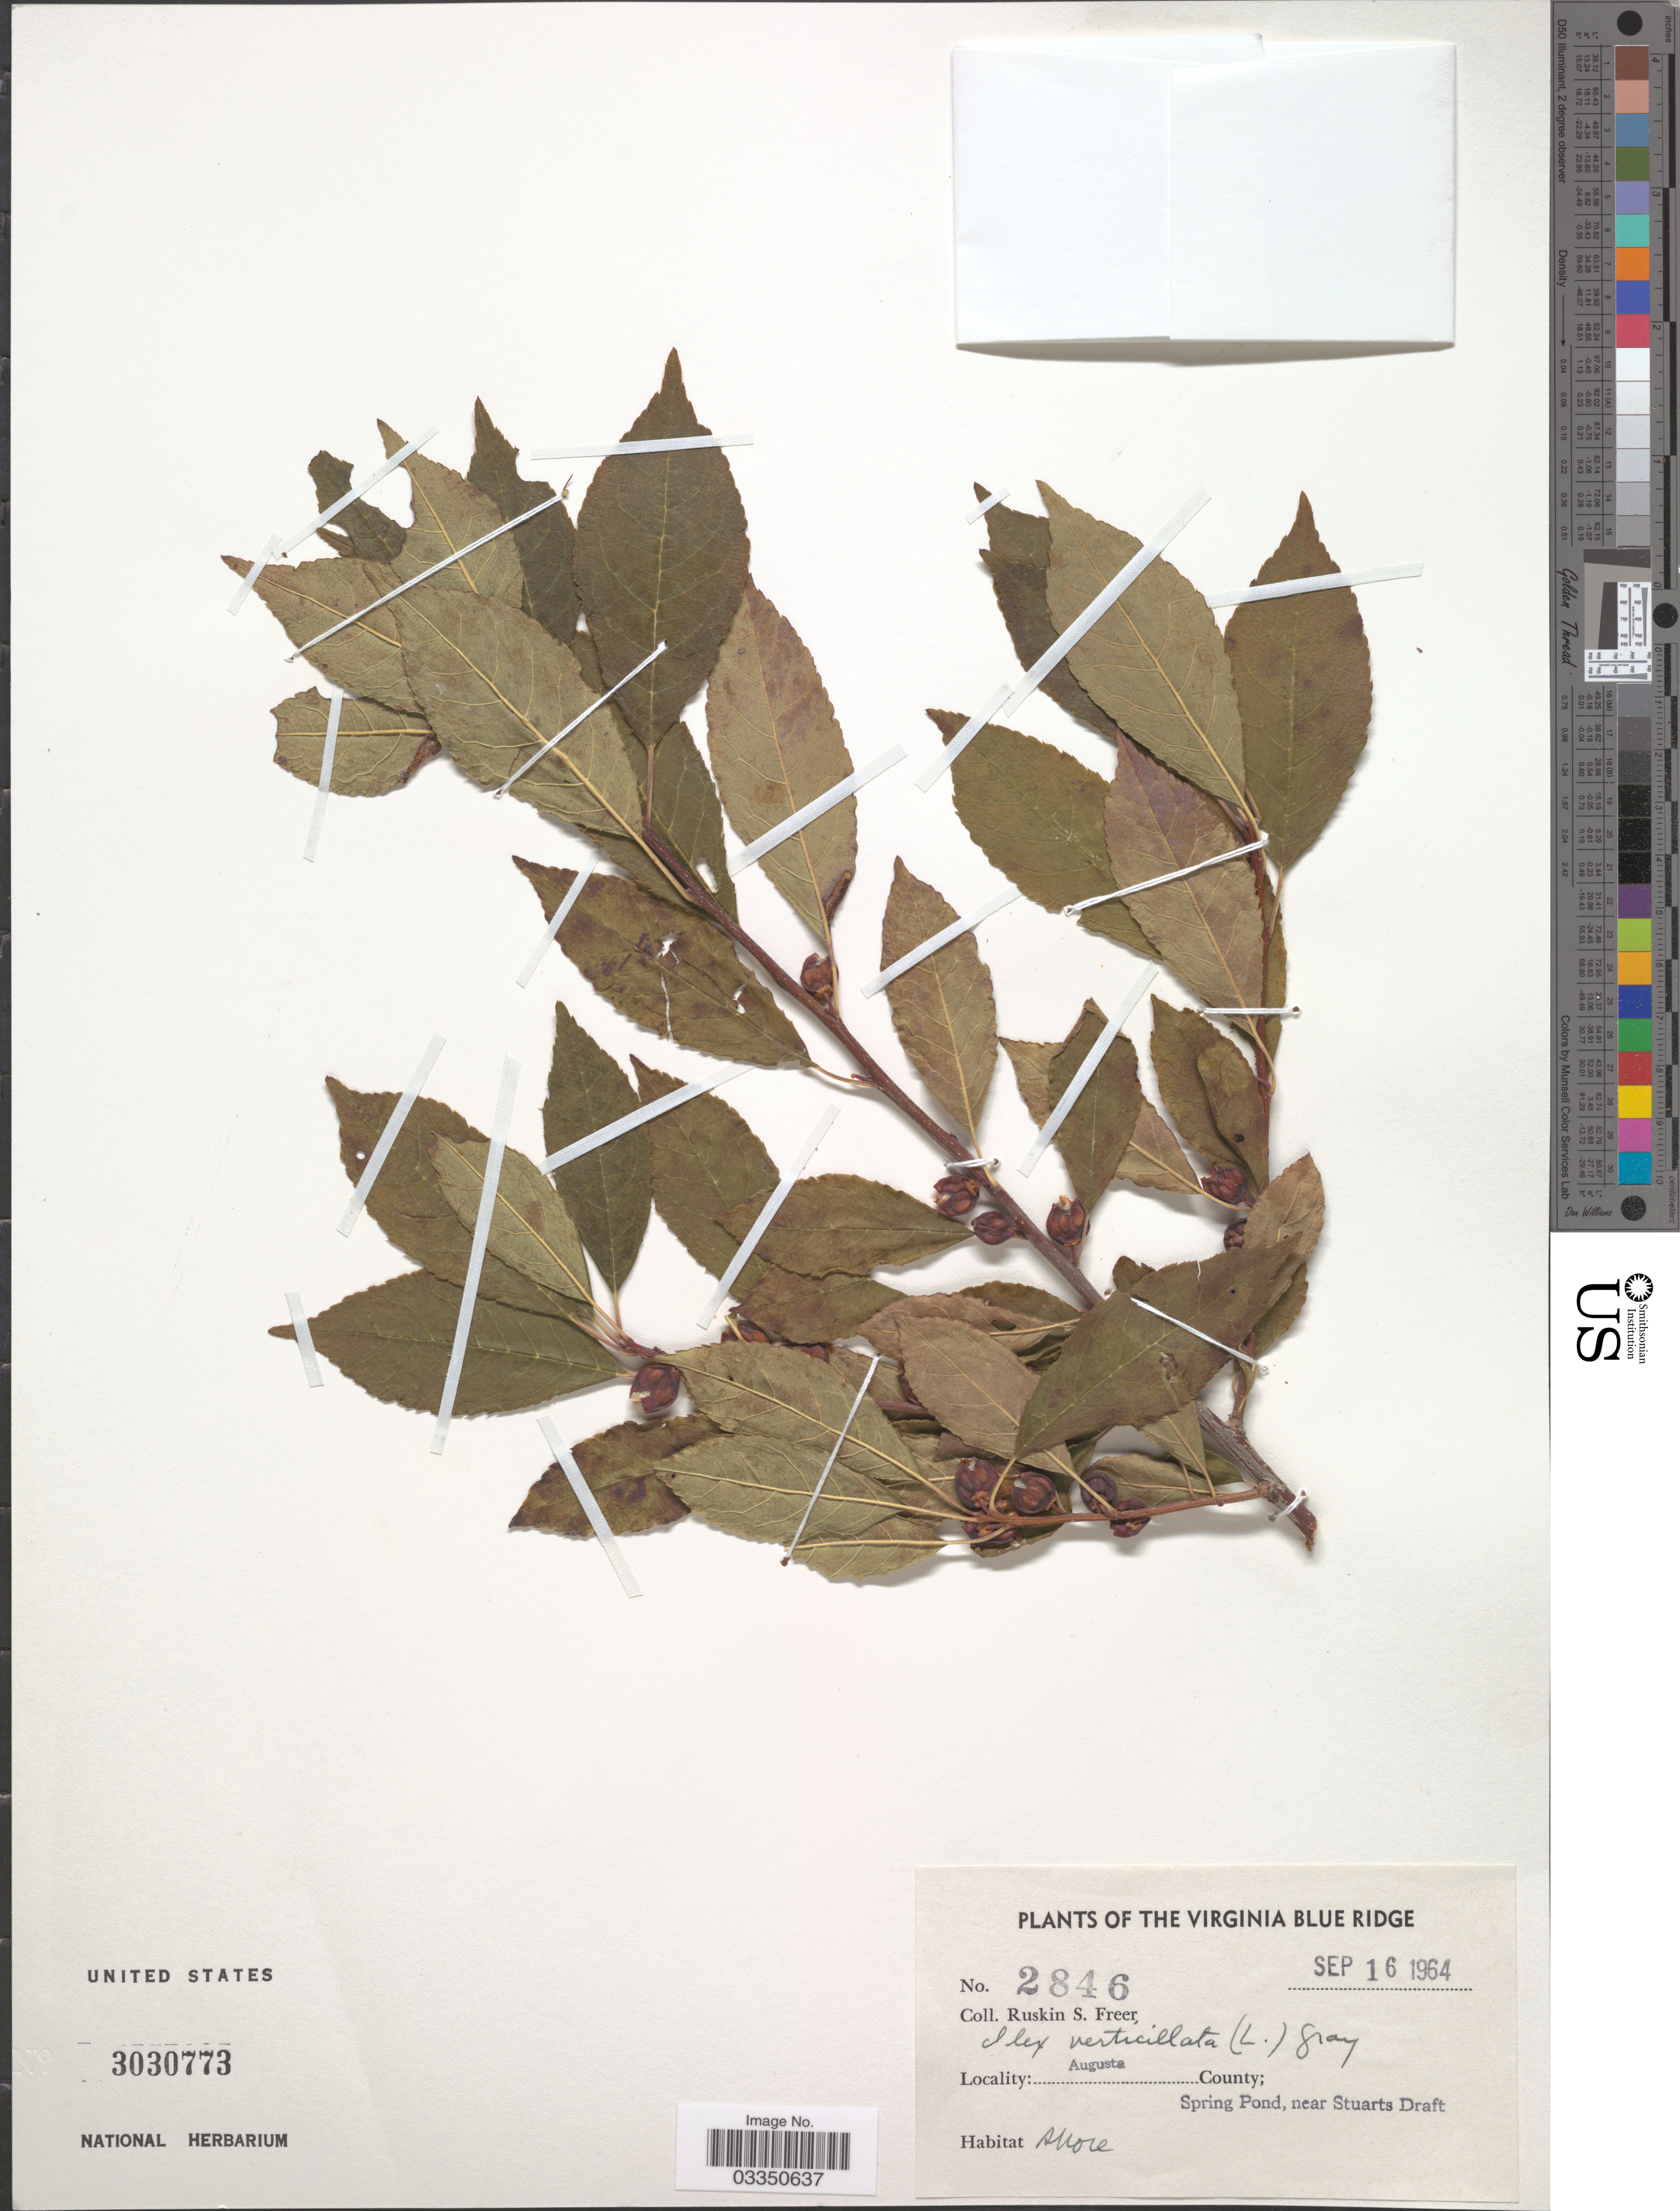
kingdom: Plantae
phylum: Tracheophyta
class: Magnoliopsida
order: Aquifoliales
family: Aquifoliaceae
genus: Ilex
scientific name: Ilex verticillata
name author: (L.) A. Gray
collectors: R. Freer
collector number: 2846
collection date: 1964-09-16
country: United States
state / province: Virginia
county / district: Augusta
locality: The Virginia Blue Ridge. Augusta County; Spring Pond, near Stuarts Draft.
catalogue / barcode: US 3030773